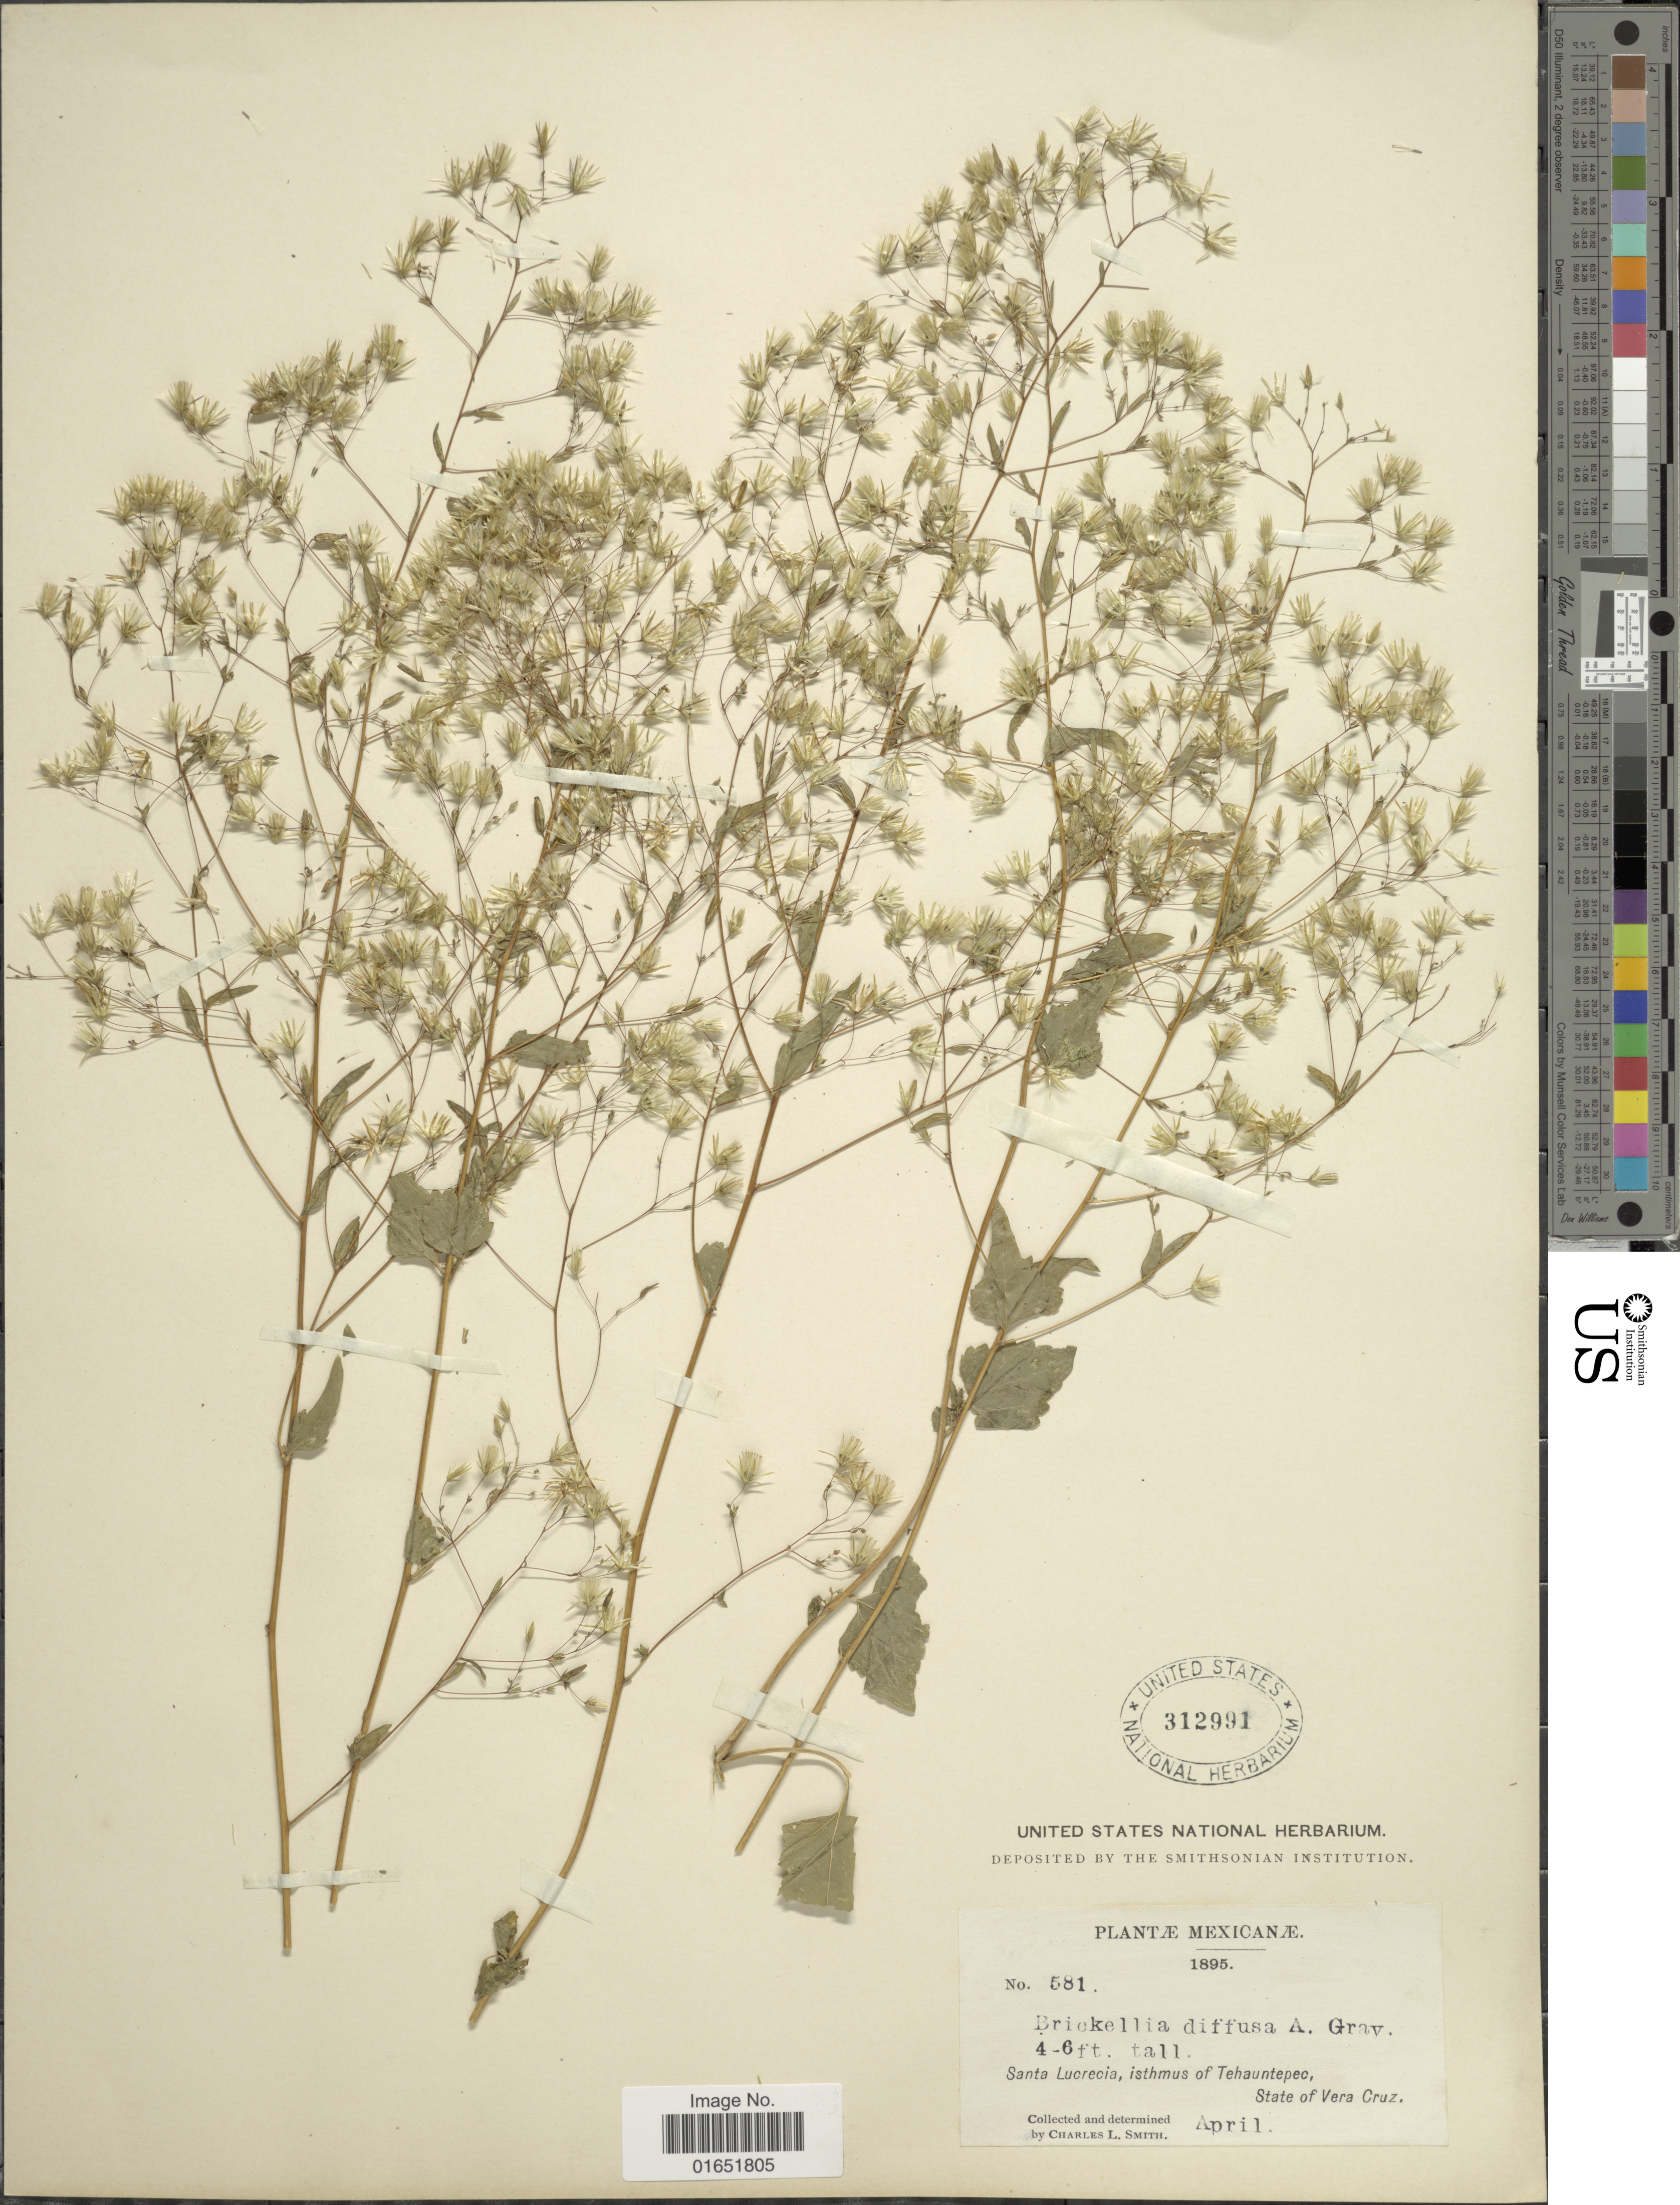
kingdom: Plantae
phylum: Tracheophyta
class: Magnoliopsida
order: Asterales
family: Asteraceae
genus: Brickellia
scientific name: Brickellia diffusa M.E. Jones, nom illeg.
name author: M.E. Jones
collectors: C. L. Smith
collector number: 581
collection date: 1895-04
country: Mexico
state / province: Veracruz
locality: Santa Lucrecia, isthmus of Tehauntepec, State of Vera Cruz.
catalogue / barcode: US 312991